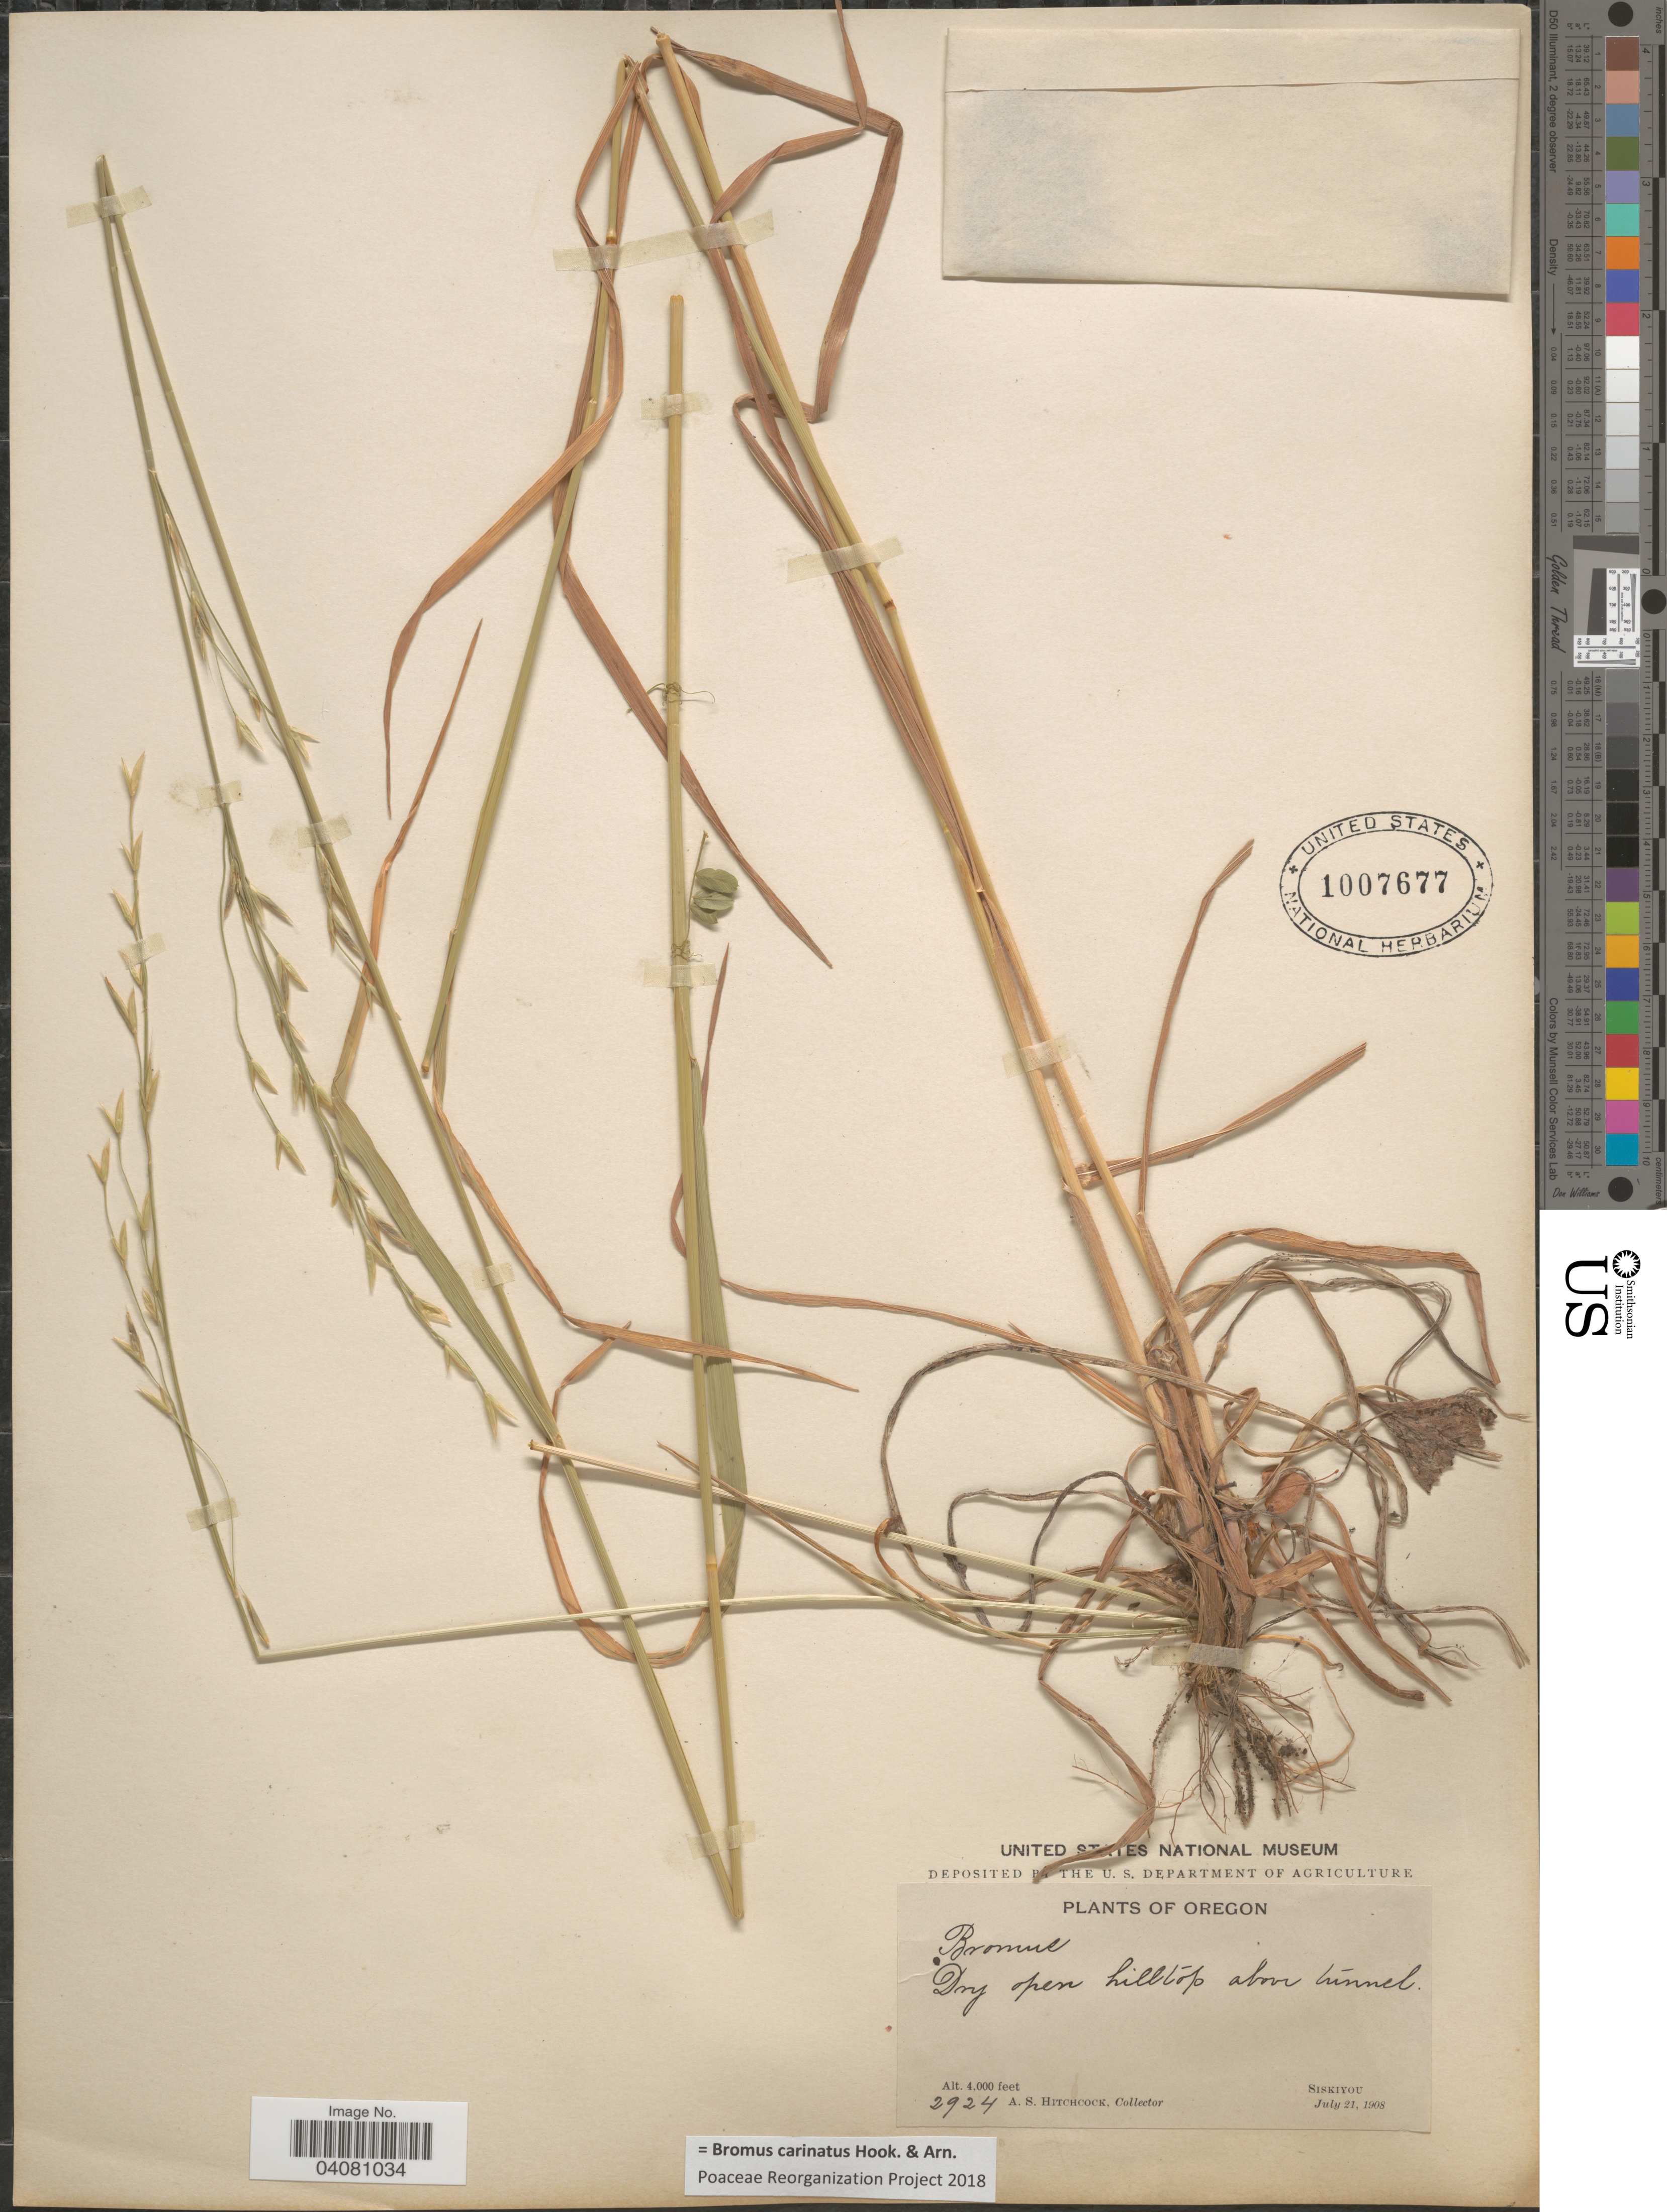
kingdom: Plantae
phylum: Tracheophyta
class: Liliopsida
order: Poales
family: Poaceae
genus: Bromus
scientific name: Bromus carinatus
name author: Hook. & Arn.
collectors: A. S. Hitchcock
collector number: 2924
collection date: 1908-07-21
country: United States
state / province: Oregon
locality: Dry open hilltop above tunnel. Siskiyou.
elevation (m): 1219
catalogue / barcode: US 1007677